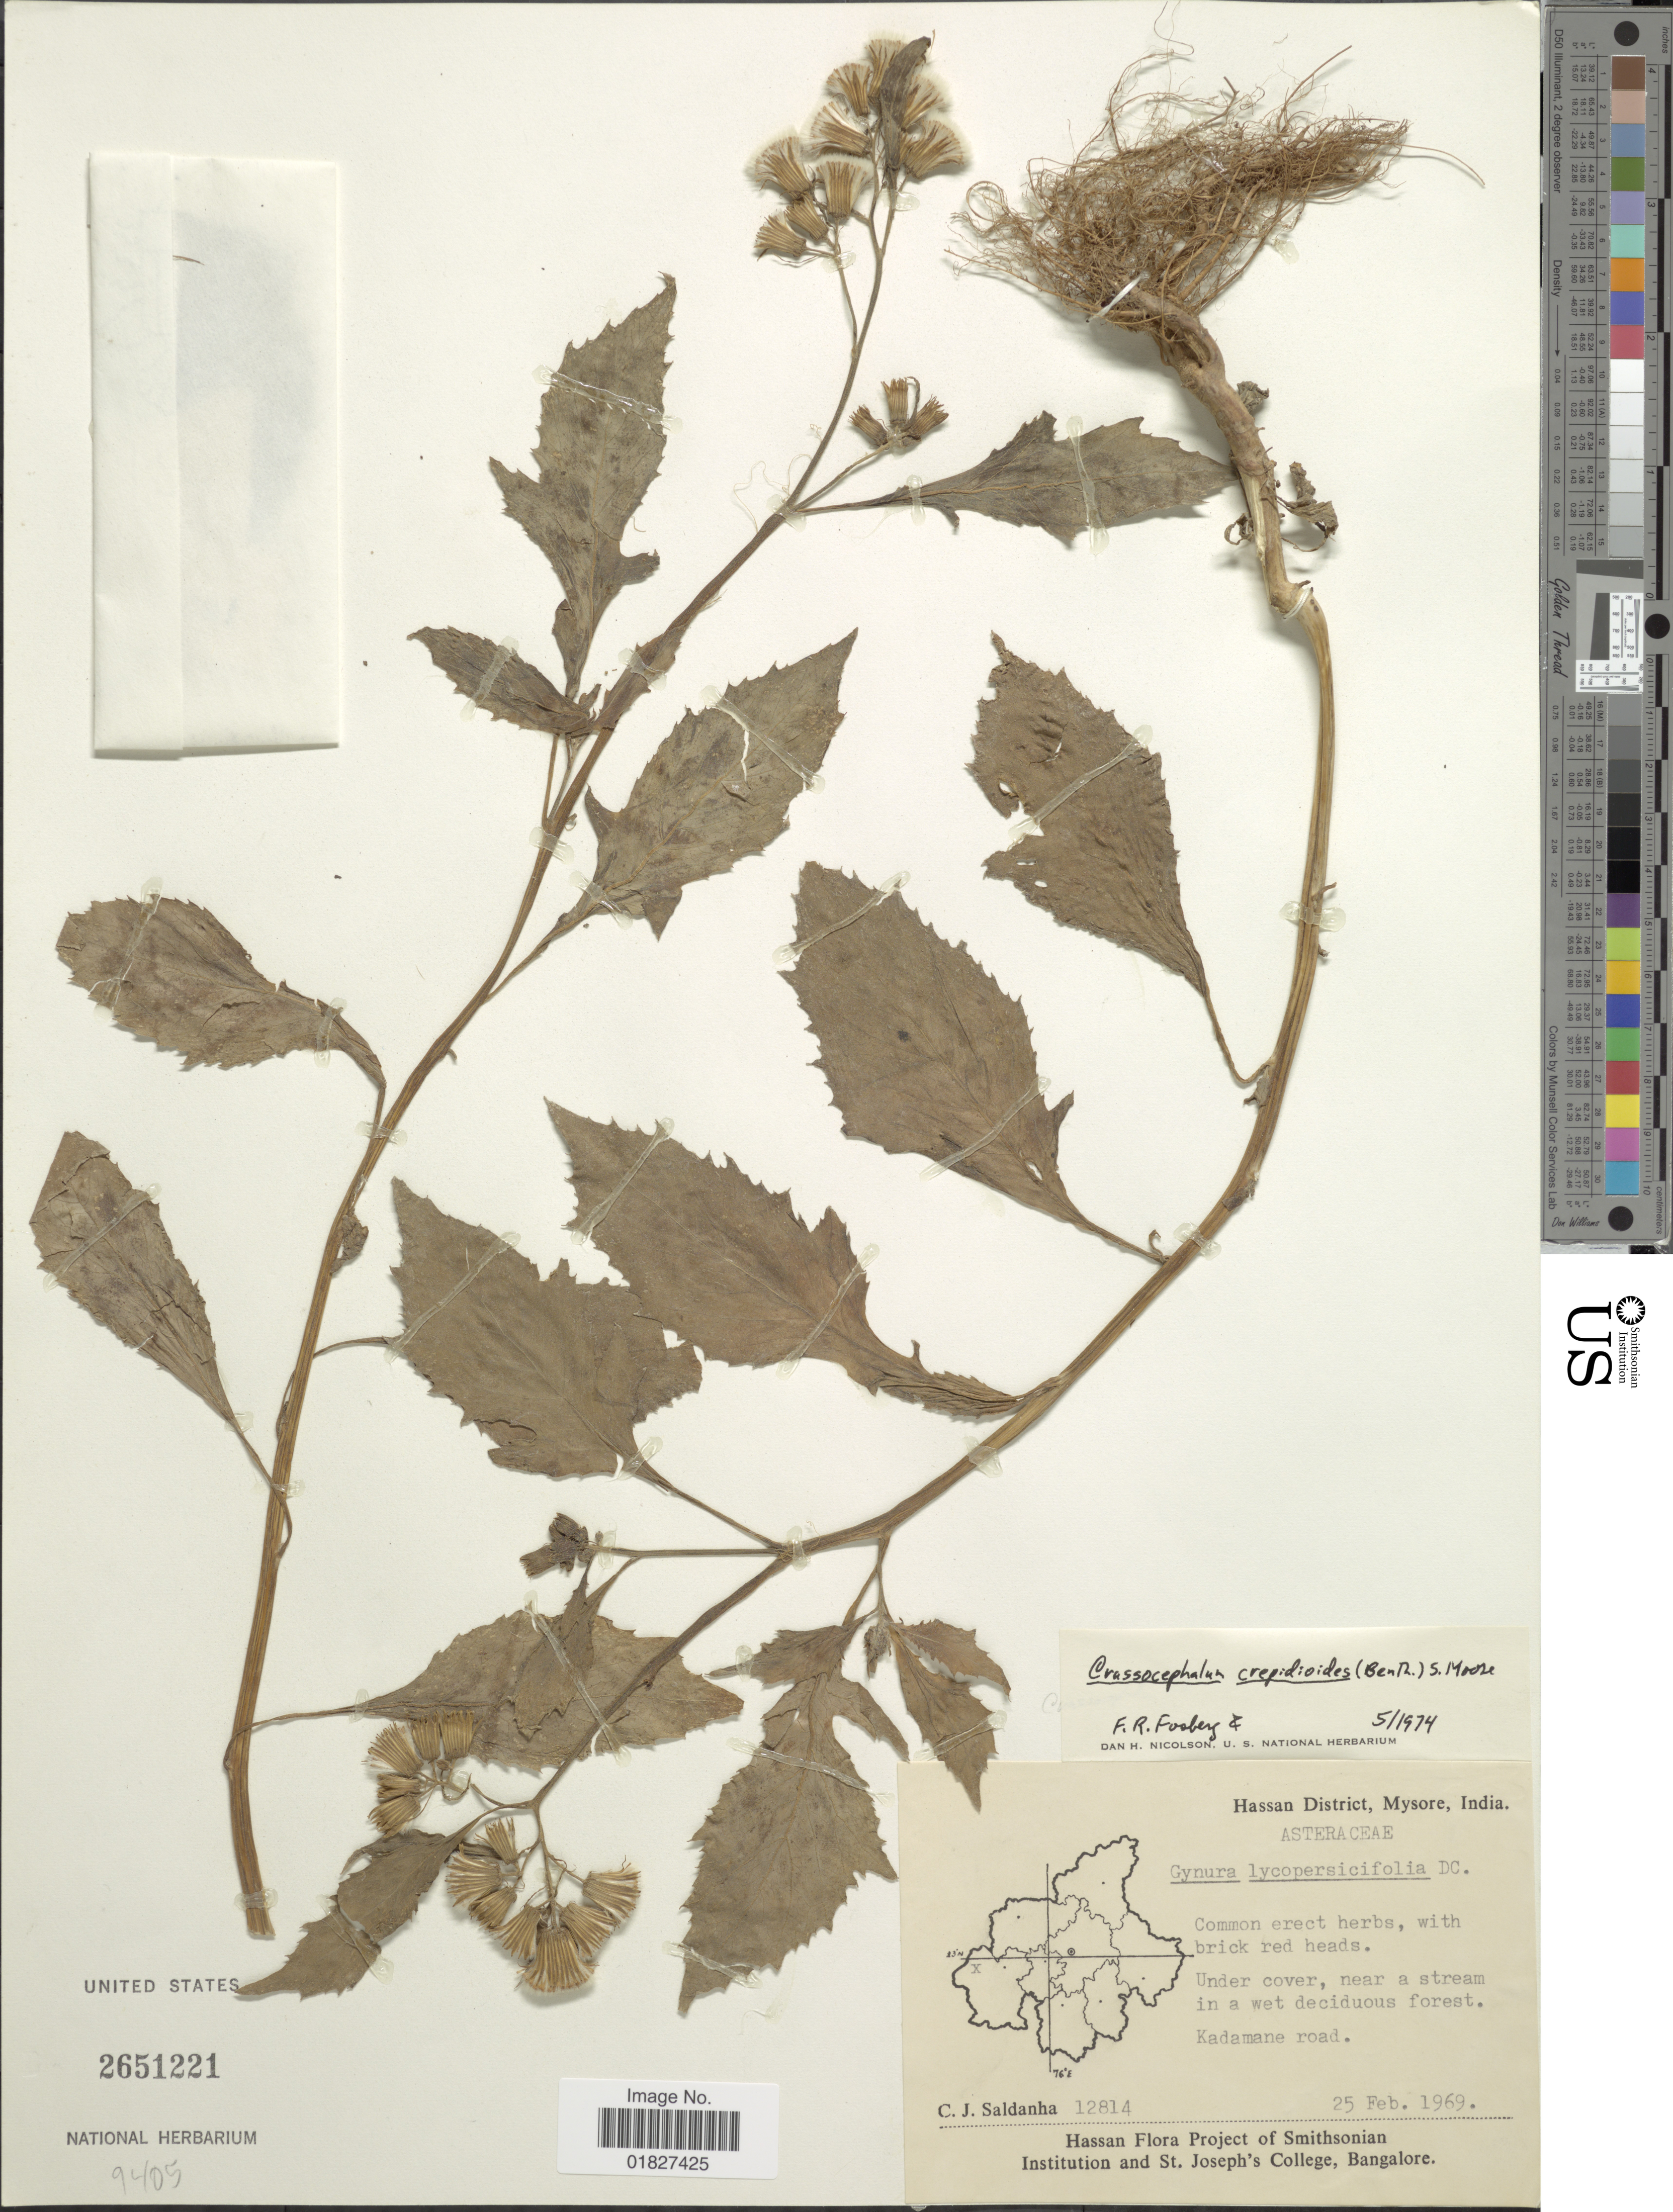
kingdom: Plantae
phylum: Tracheophyta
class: Magnoliopsida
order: Asterales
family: Asteraceae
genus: Crassocephalum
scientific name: Crassocephalum crepidioides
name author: (Benth.) S. Moore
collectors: C. J. Saldanha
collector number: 12814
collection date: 1969-02-25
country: India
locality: Hassan District, Mysore, Kadamane road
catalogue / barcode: US 2651221